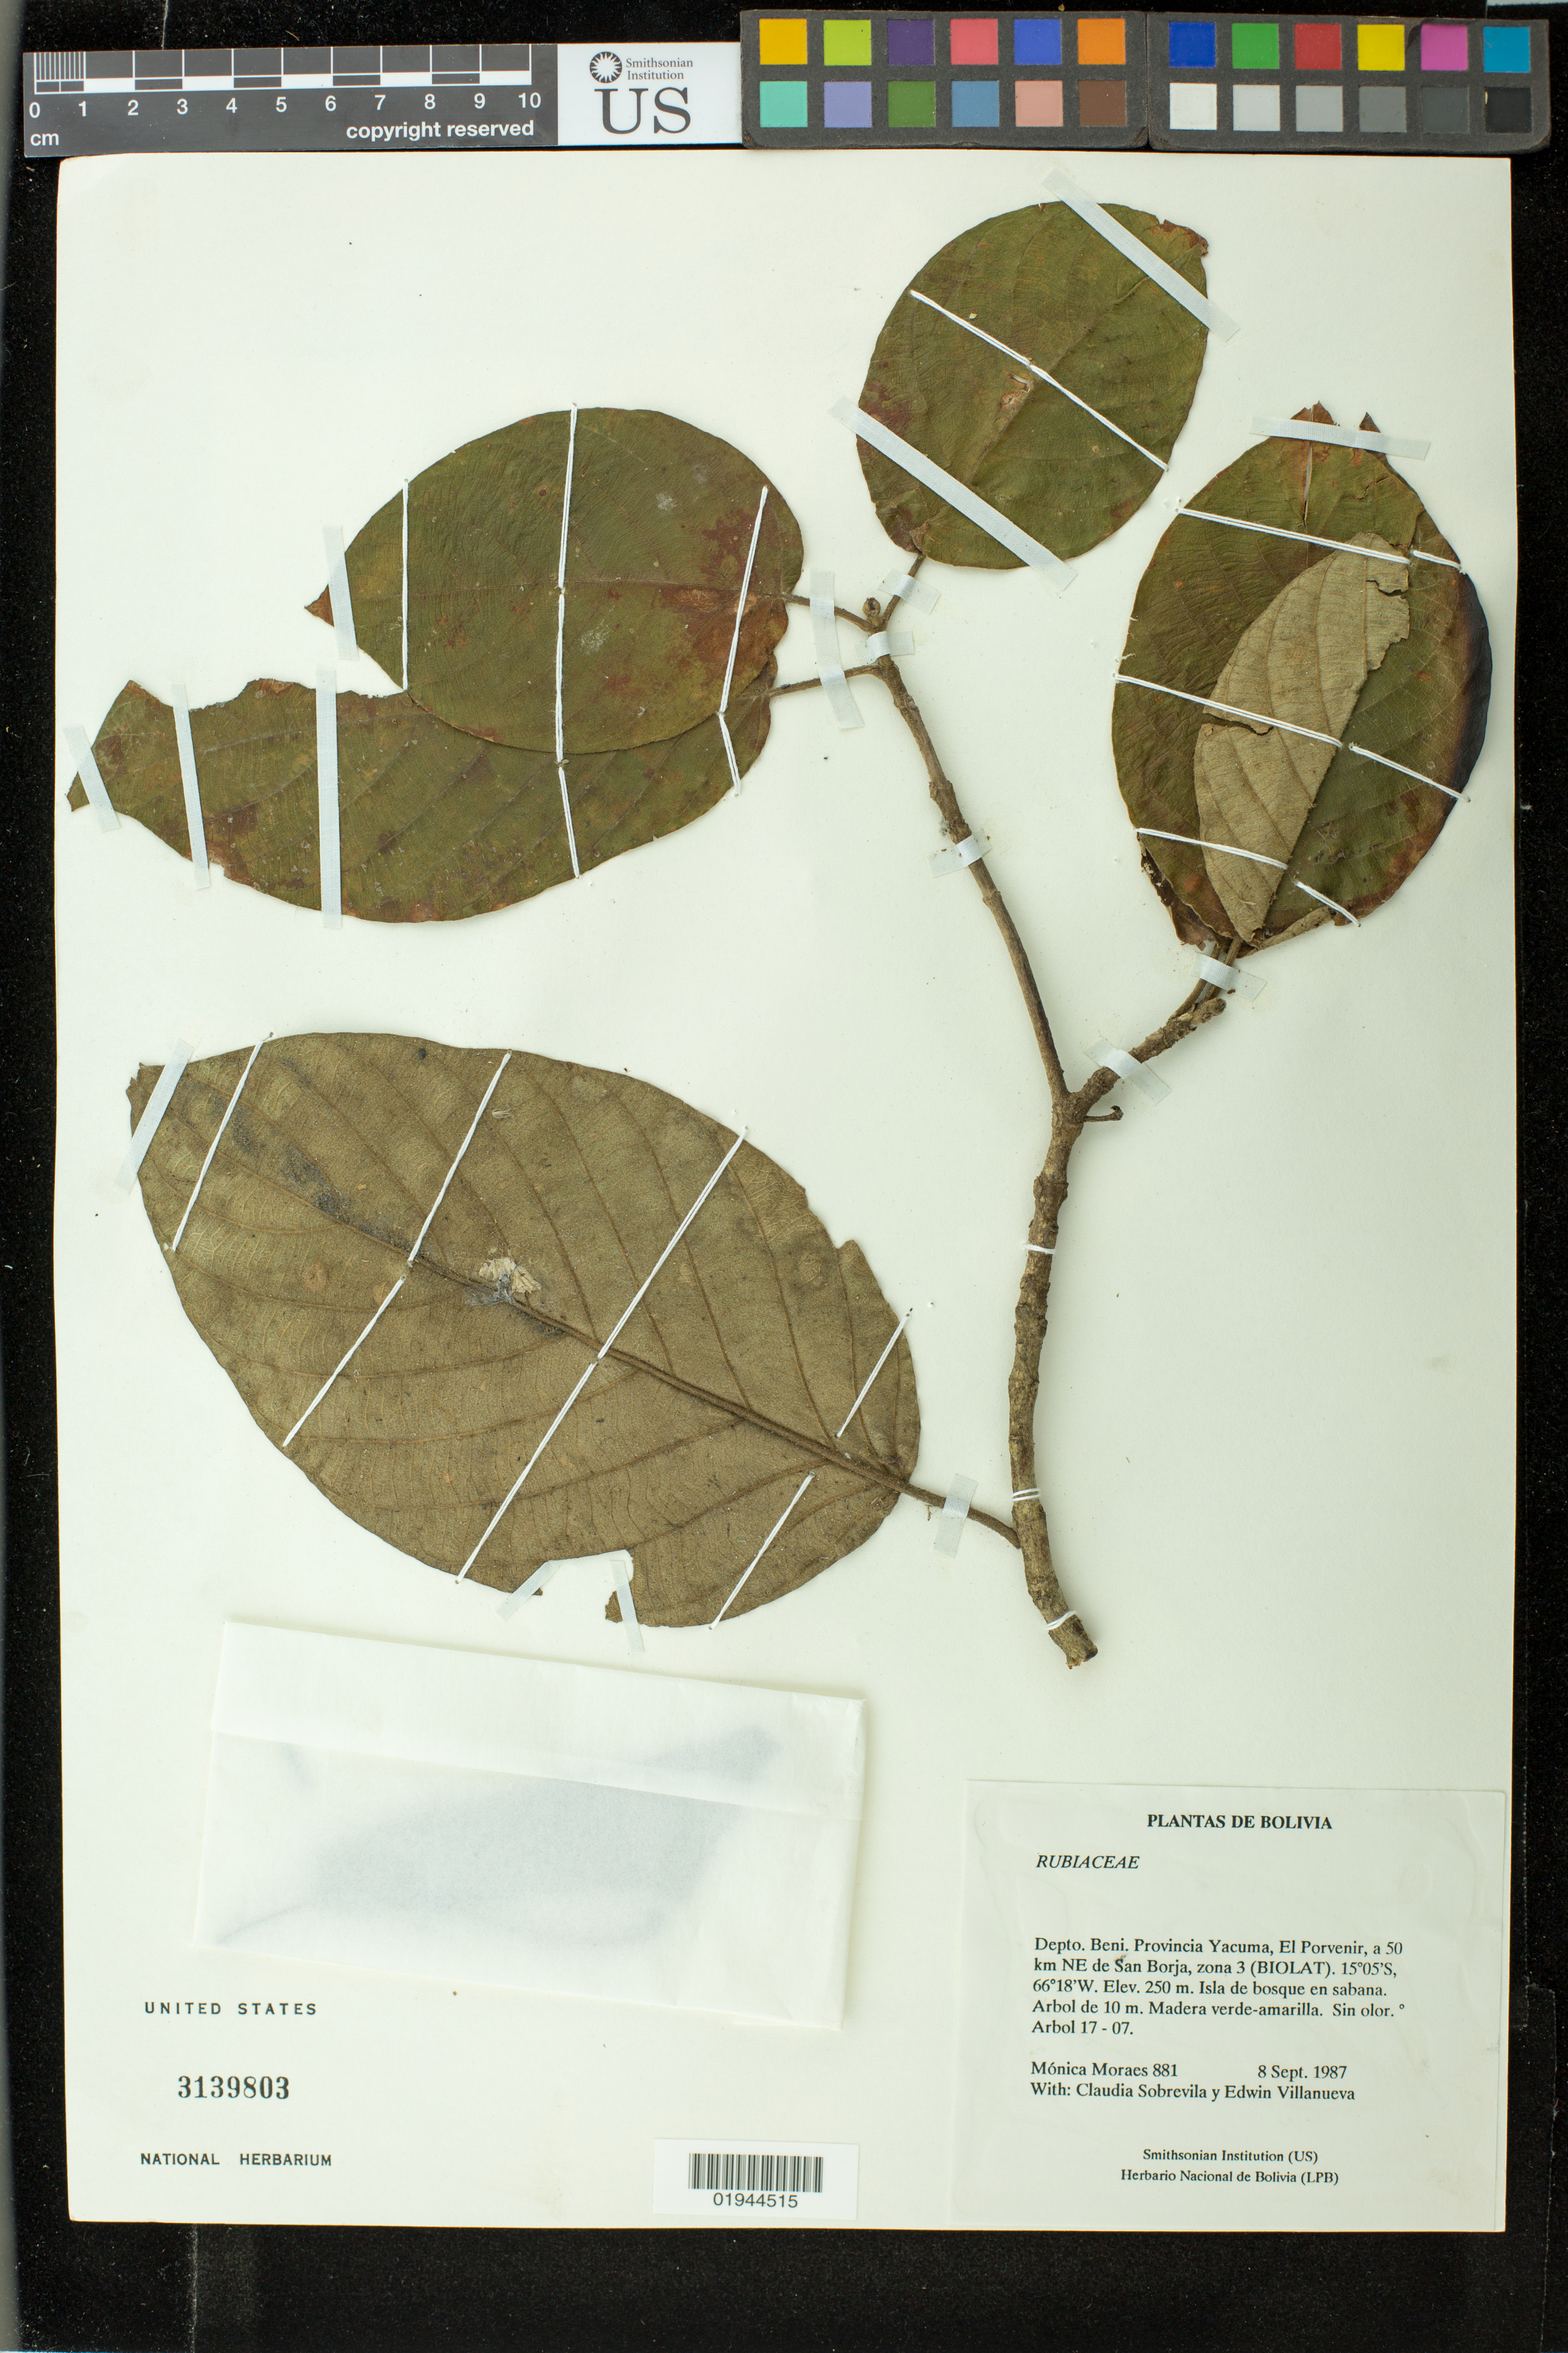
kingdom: Plantae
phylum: Tracheophyta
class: Magnoliopsida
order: Gentianales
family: Rubiaceae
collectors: M. Moraes R., C. Sobrevila & E. Villanueva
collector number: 881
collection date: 1987-09-08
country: Bolivia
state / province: Beni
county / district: Yacuma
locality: El Porvenir, a 50 km NE de San Borja, zona 3 (BIOLAT)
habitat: isla de bosque en sabana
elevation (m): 250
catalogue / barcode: US 3139803